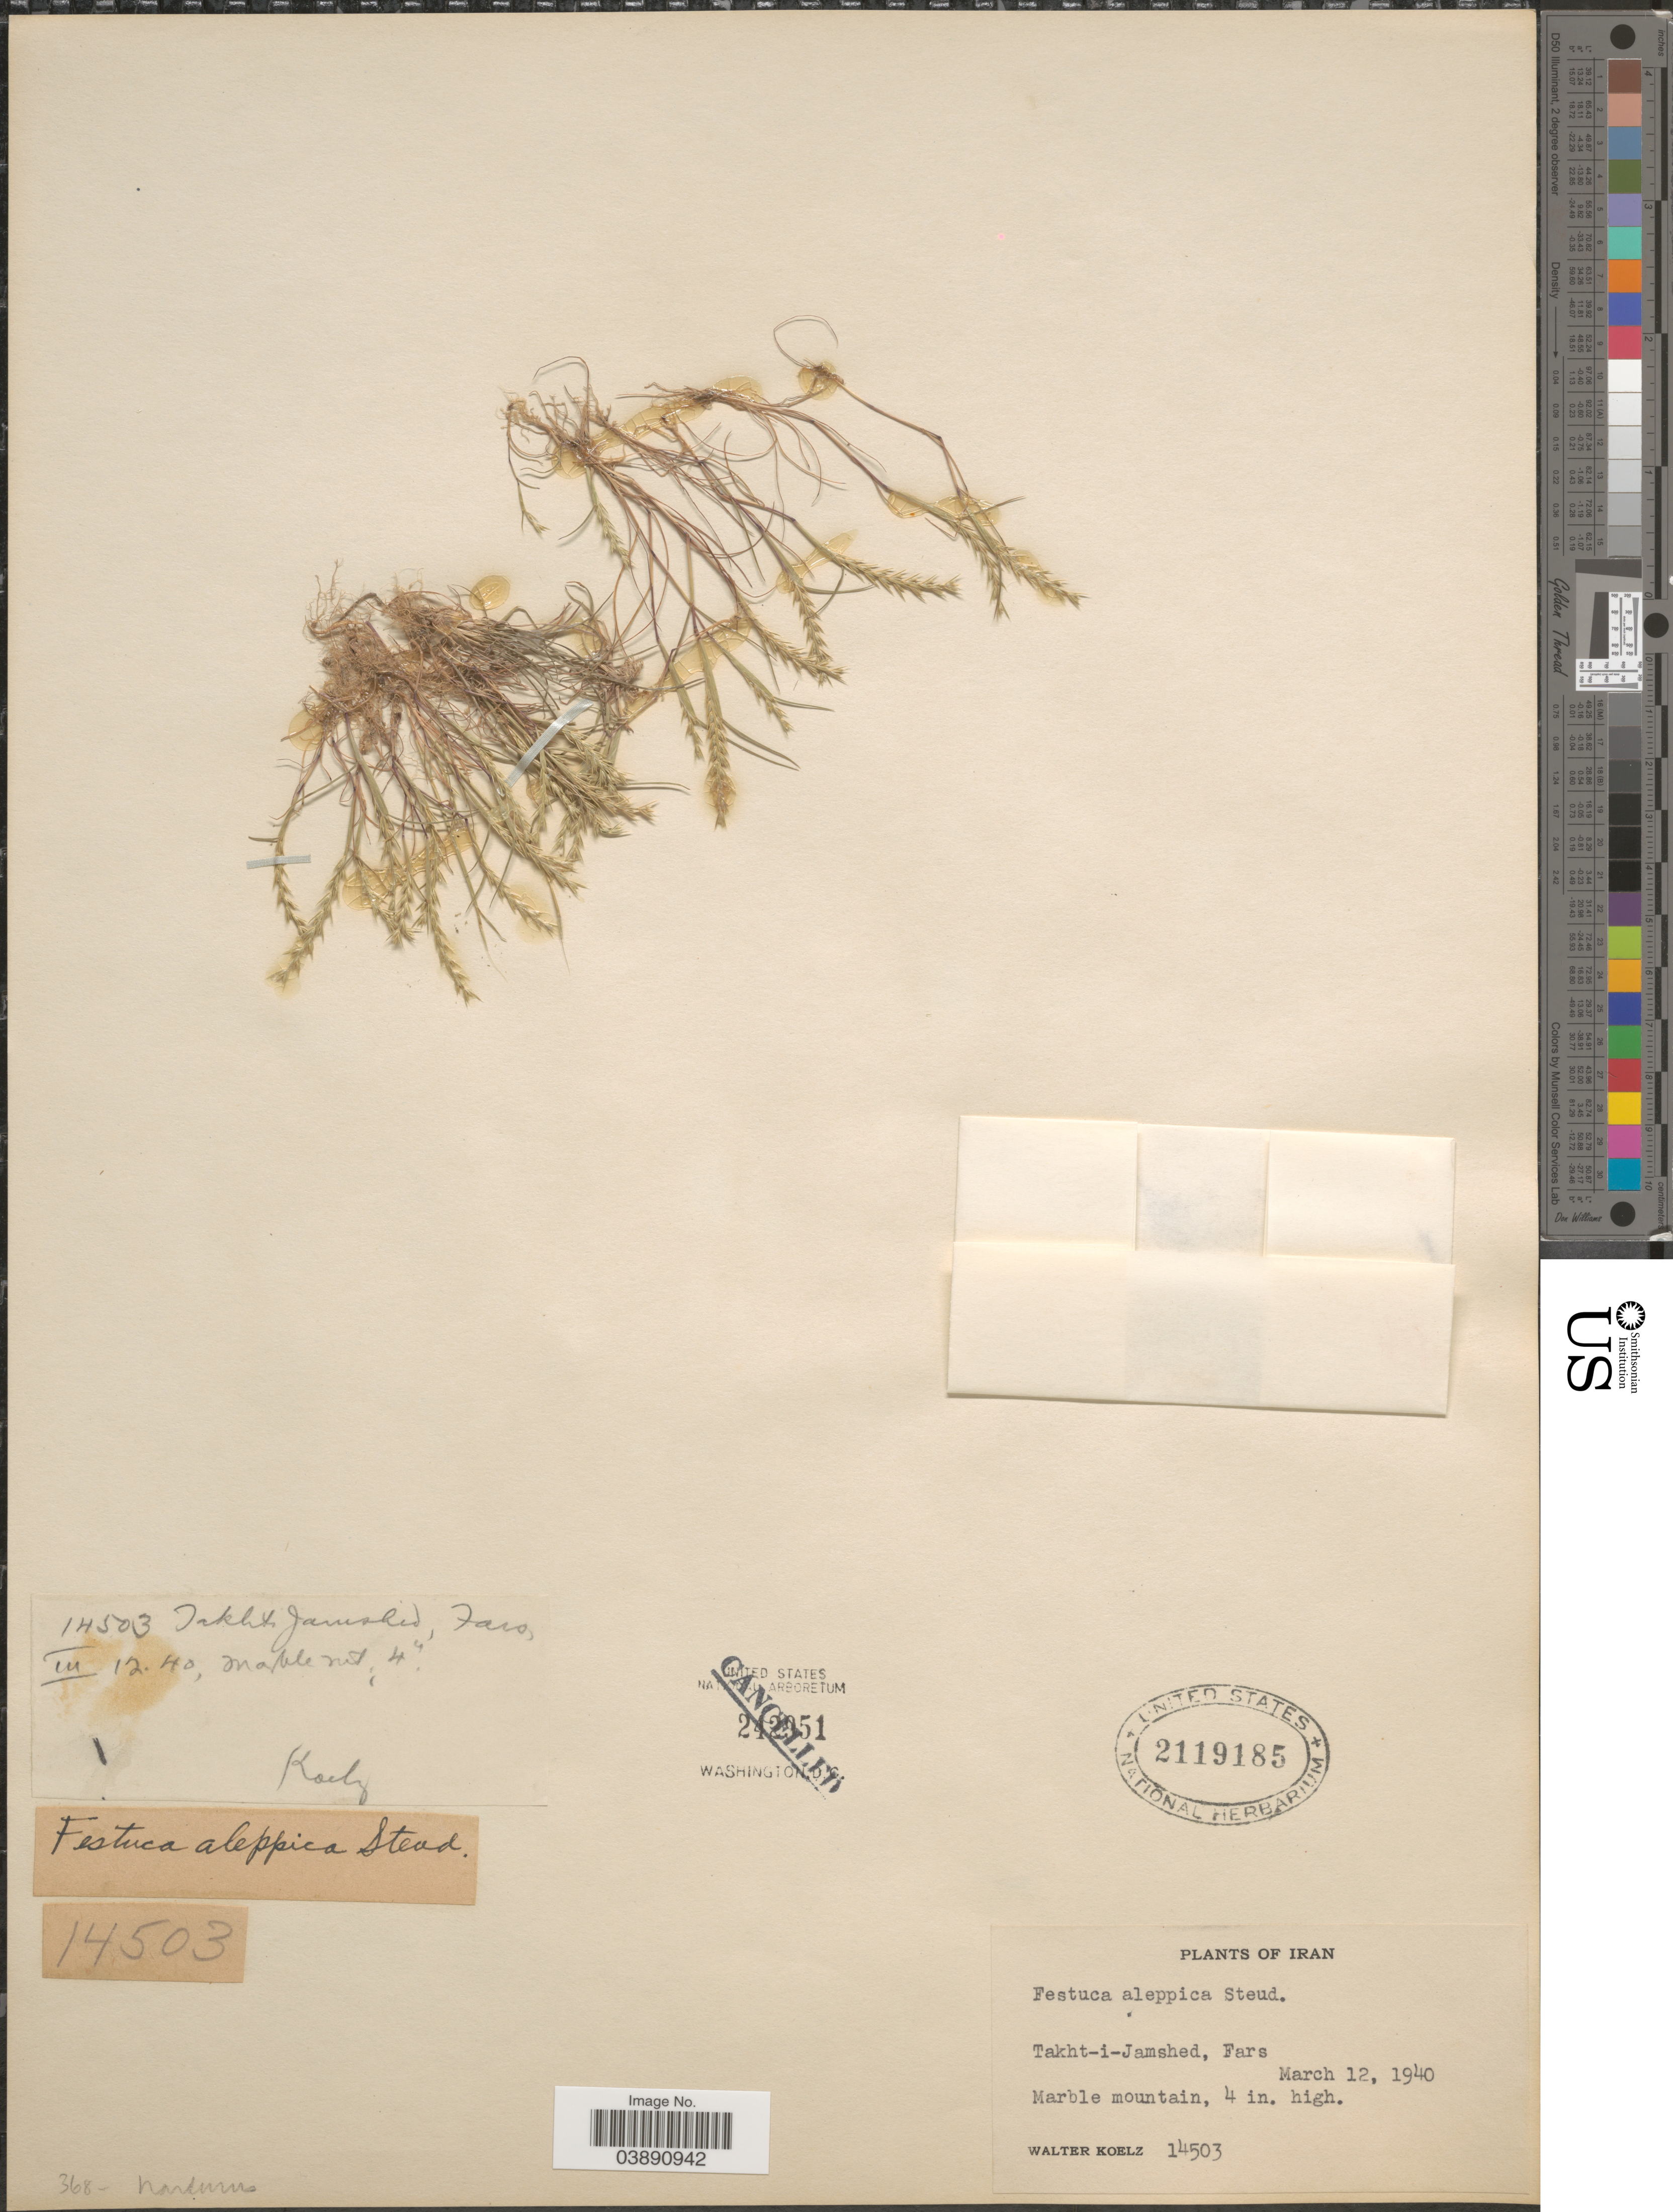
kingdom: Plantae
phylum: Tracheophyta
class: Liliopsida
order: Poales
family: Poaceae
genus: Festuca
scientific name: Festuca orientalis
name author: (Boiss.) B. Fedtsch.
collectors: W. N. Koelz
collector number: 14503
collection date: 1940-03-12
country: Iran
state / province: Fars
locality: Takht-i-Jamshed. Marble mountain.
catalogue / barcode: US 2119185